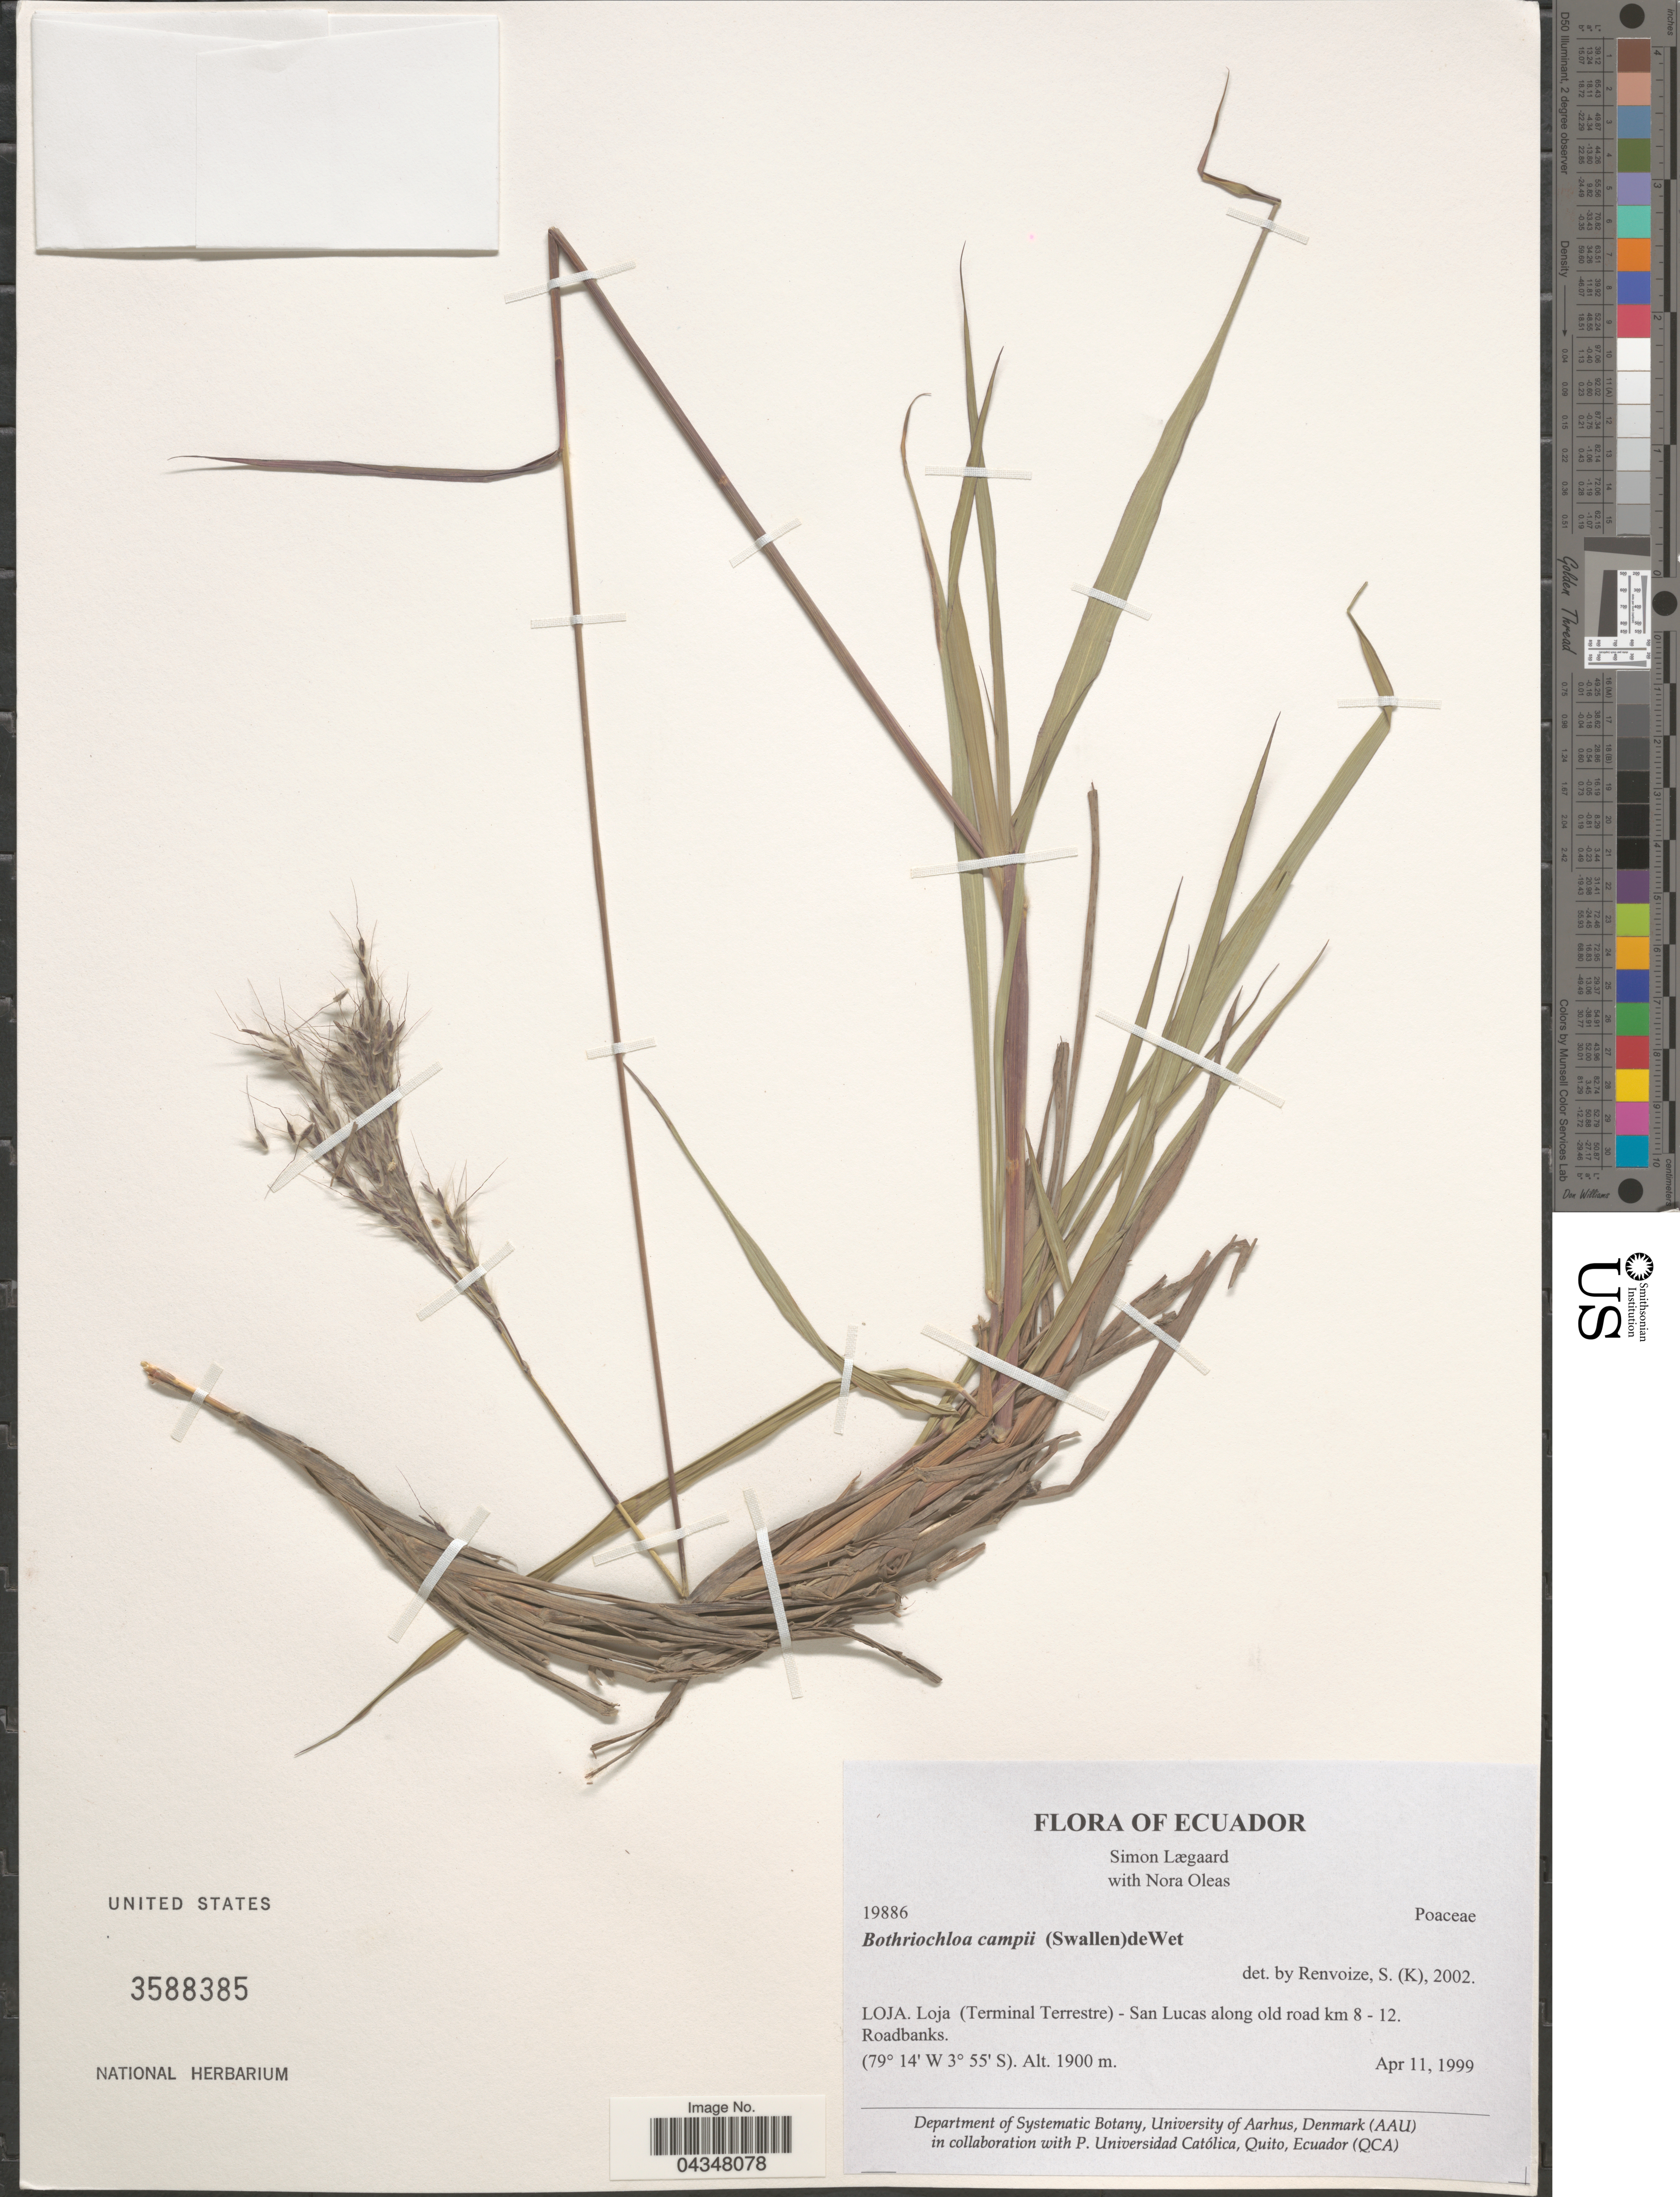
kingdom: Plantae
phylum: Tracheophyta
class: Liliopsida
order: Poales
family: Poaceae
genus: Bothriochloa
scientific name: Bothriochloa campii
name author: (Swallen) de Wet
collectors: S. Lægaard & N. Oleas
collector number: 19886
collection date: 1999-04-11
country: Ecuador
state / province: Loja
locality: Loja (Terminal Terrestre) - San Lucas along old road km 8 - 12.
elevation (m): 1900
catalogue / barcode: US 3588385